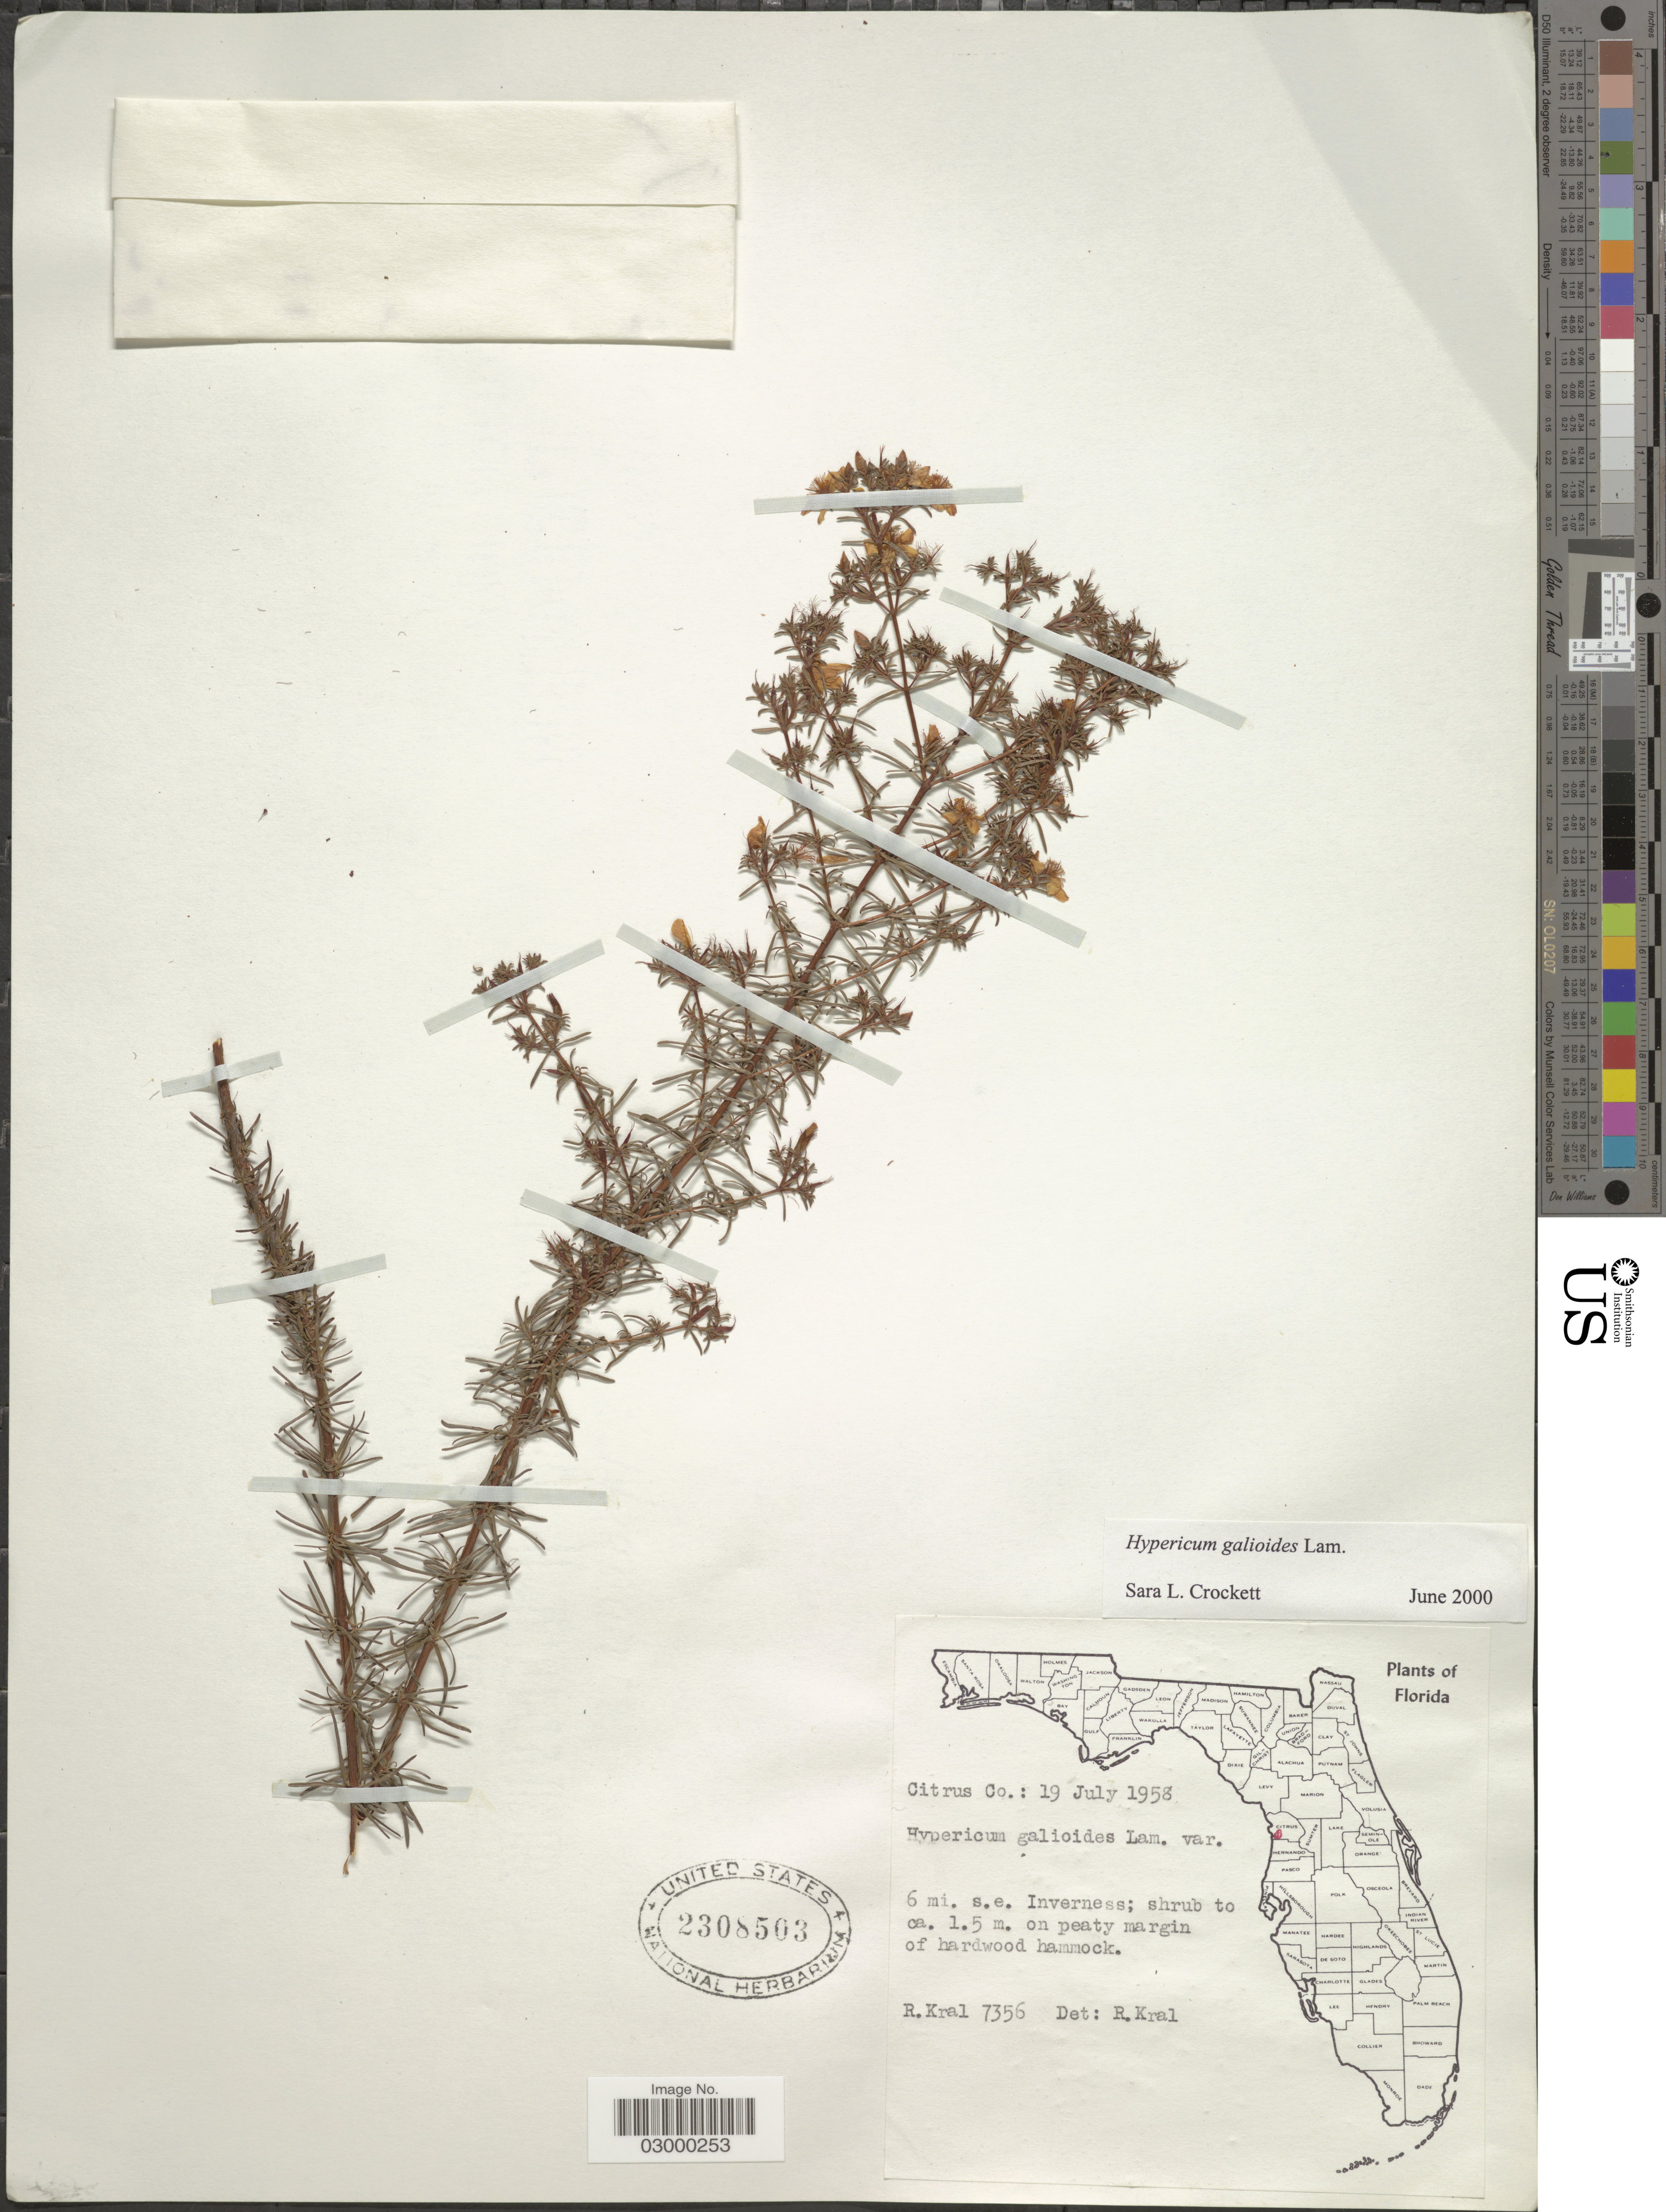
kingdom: Plantae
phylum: Tracheophyta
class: Magnoliopsida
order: Malpighiales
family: Hypericaceae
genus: Hypericum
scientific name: Hypericum galioides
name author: Lam.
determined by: Crockett, Sara L.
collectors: R. Kral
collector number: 7356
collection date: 1958-07-19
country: United States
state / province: Florida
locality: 6 mi. s.e. Inverness.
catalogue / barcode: US 2308503